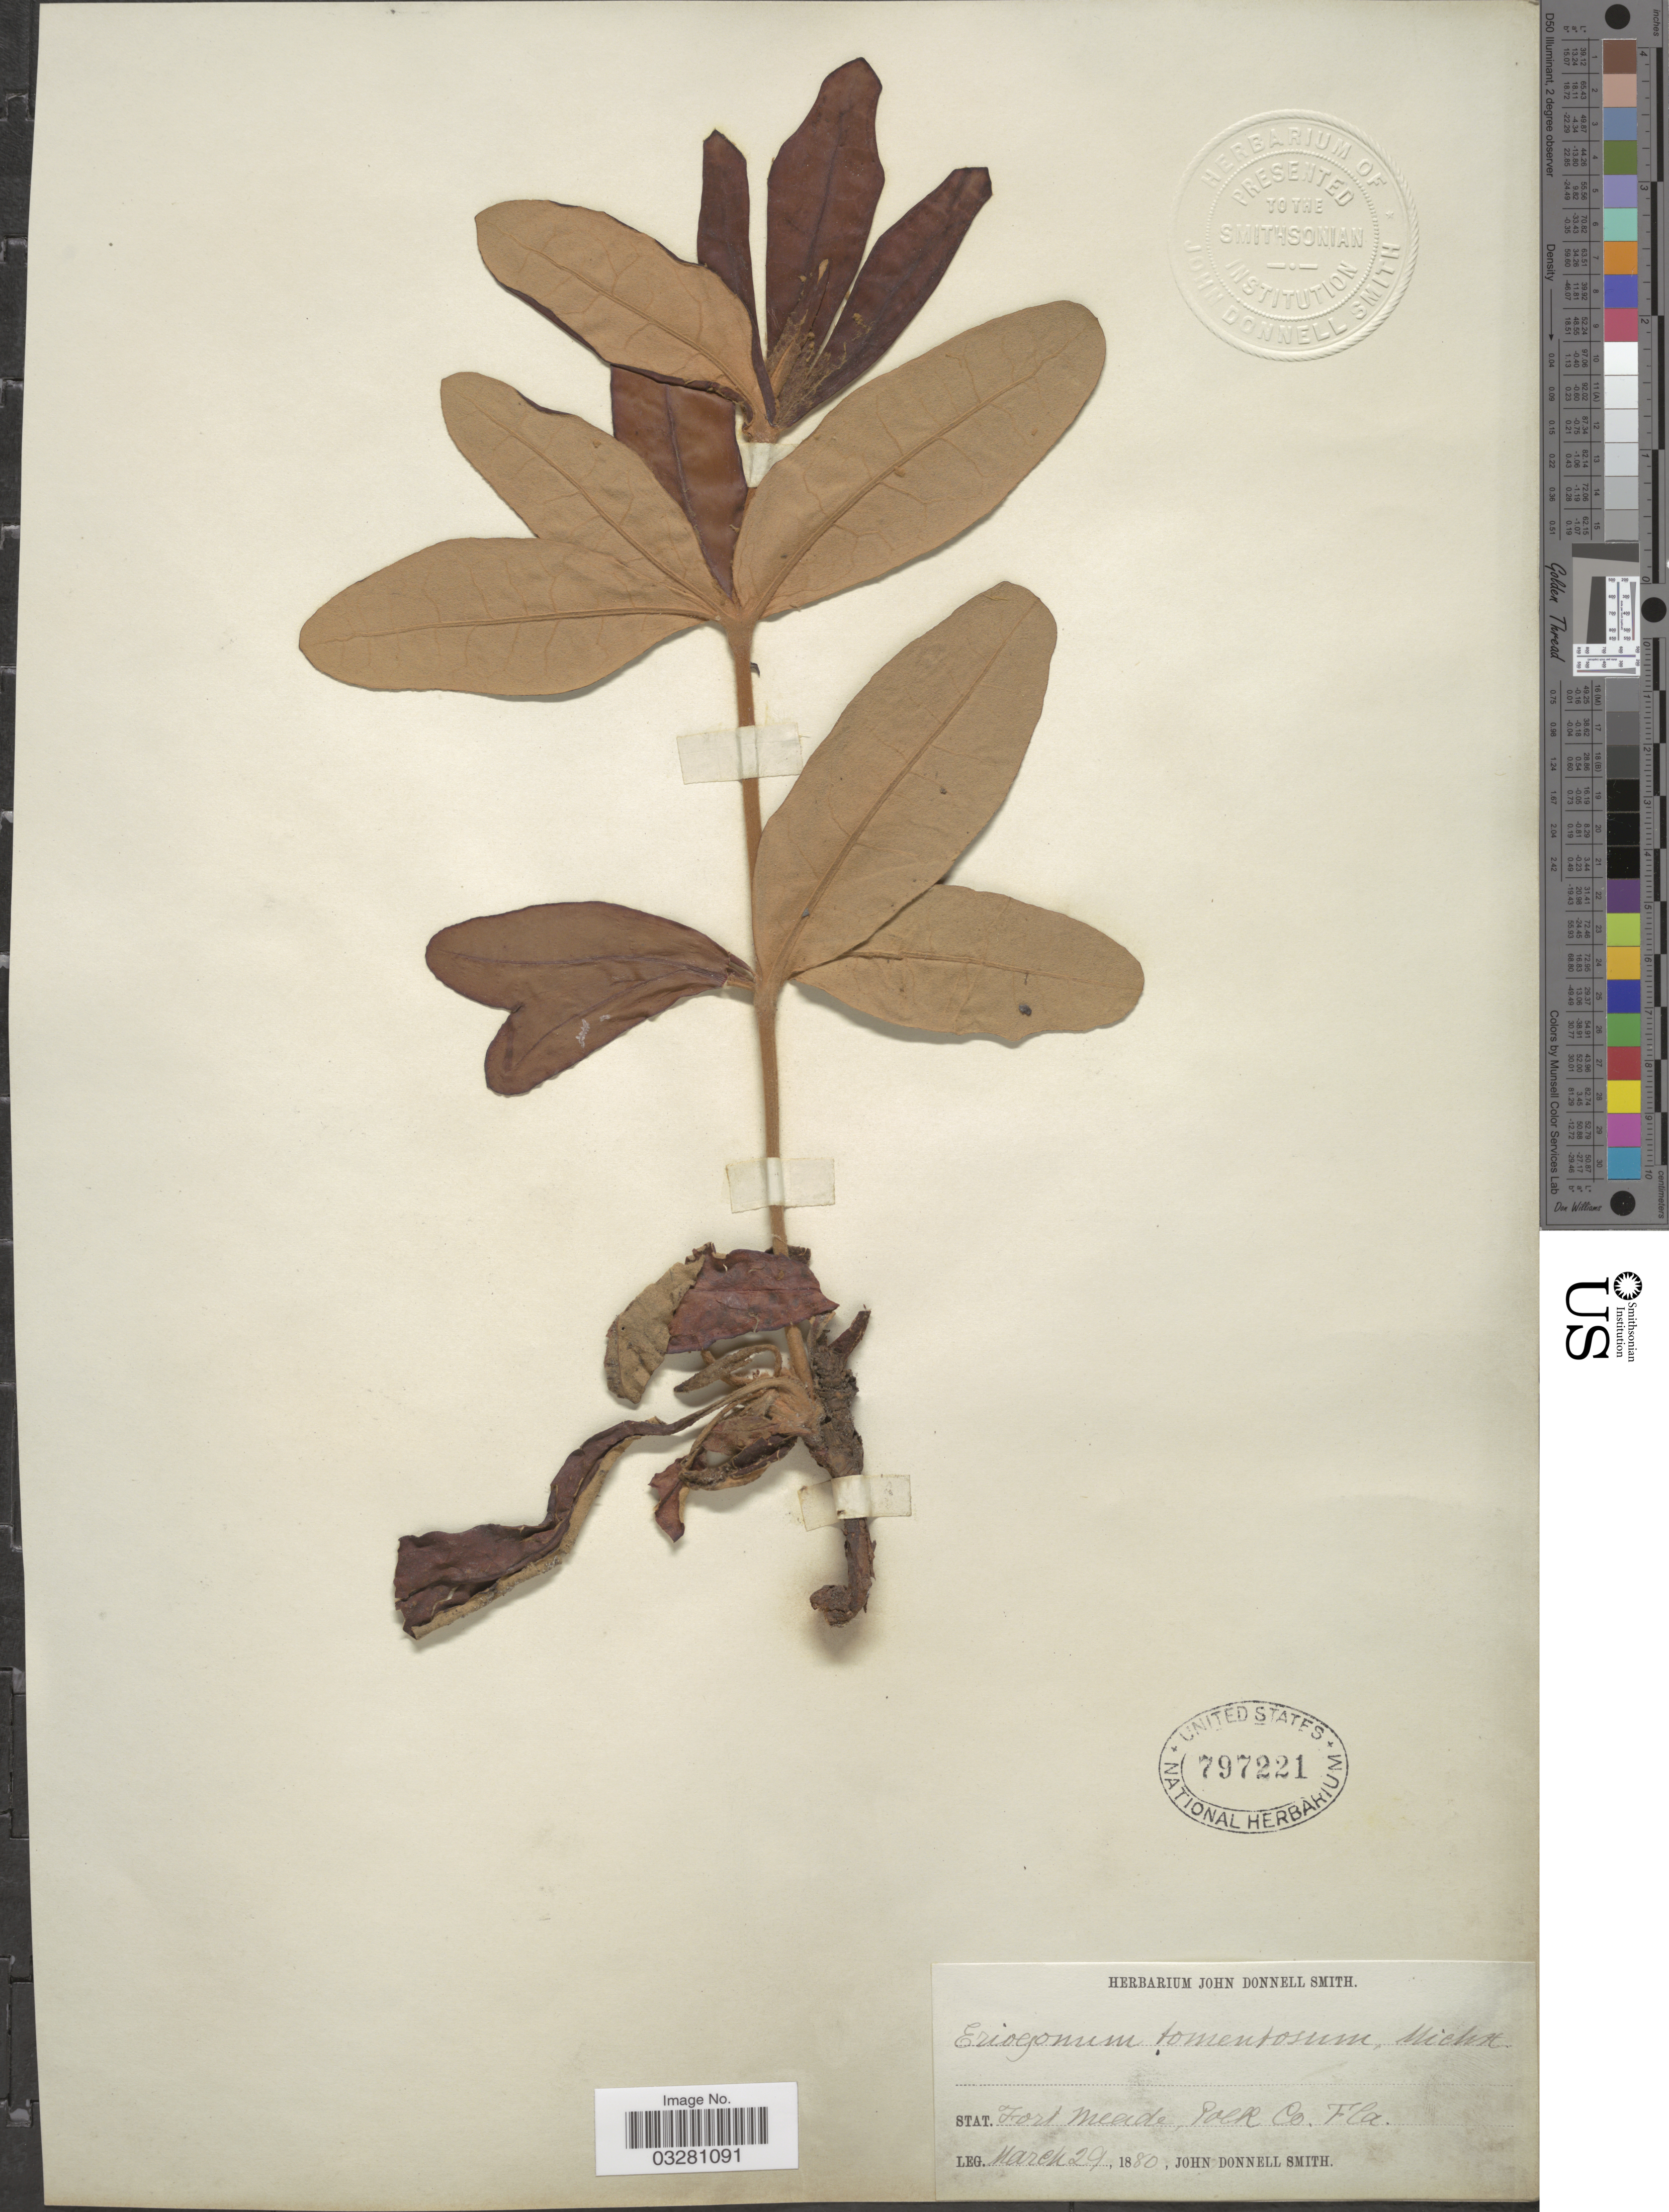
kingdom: Plantae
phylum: Tracheophyta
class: Magnoliopsida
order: Caryophyllales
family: Polygonaceae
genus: Eriogonum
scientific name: Eriogonum tomentosum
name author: Michx.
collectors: J. Donnell Smith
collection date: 1880-03-29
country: United States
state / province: Florida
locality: Stat. Fort Meade. Polk Co. Fla.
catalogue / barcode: US 797221